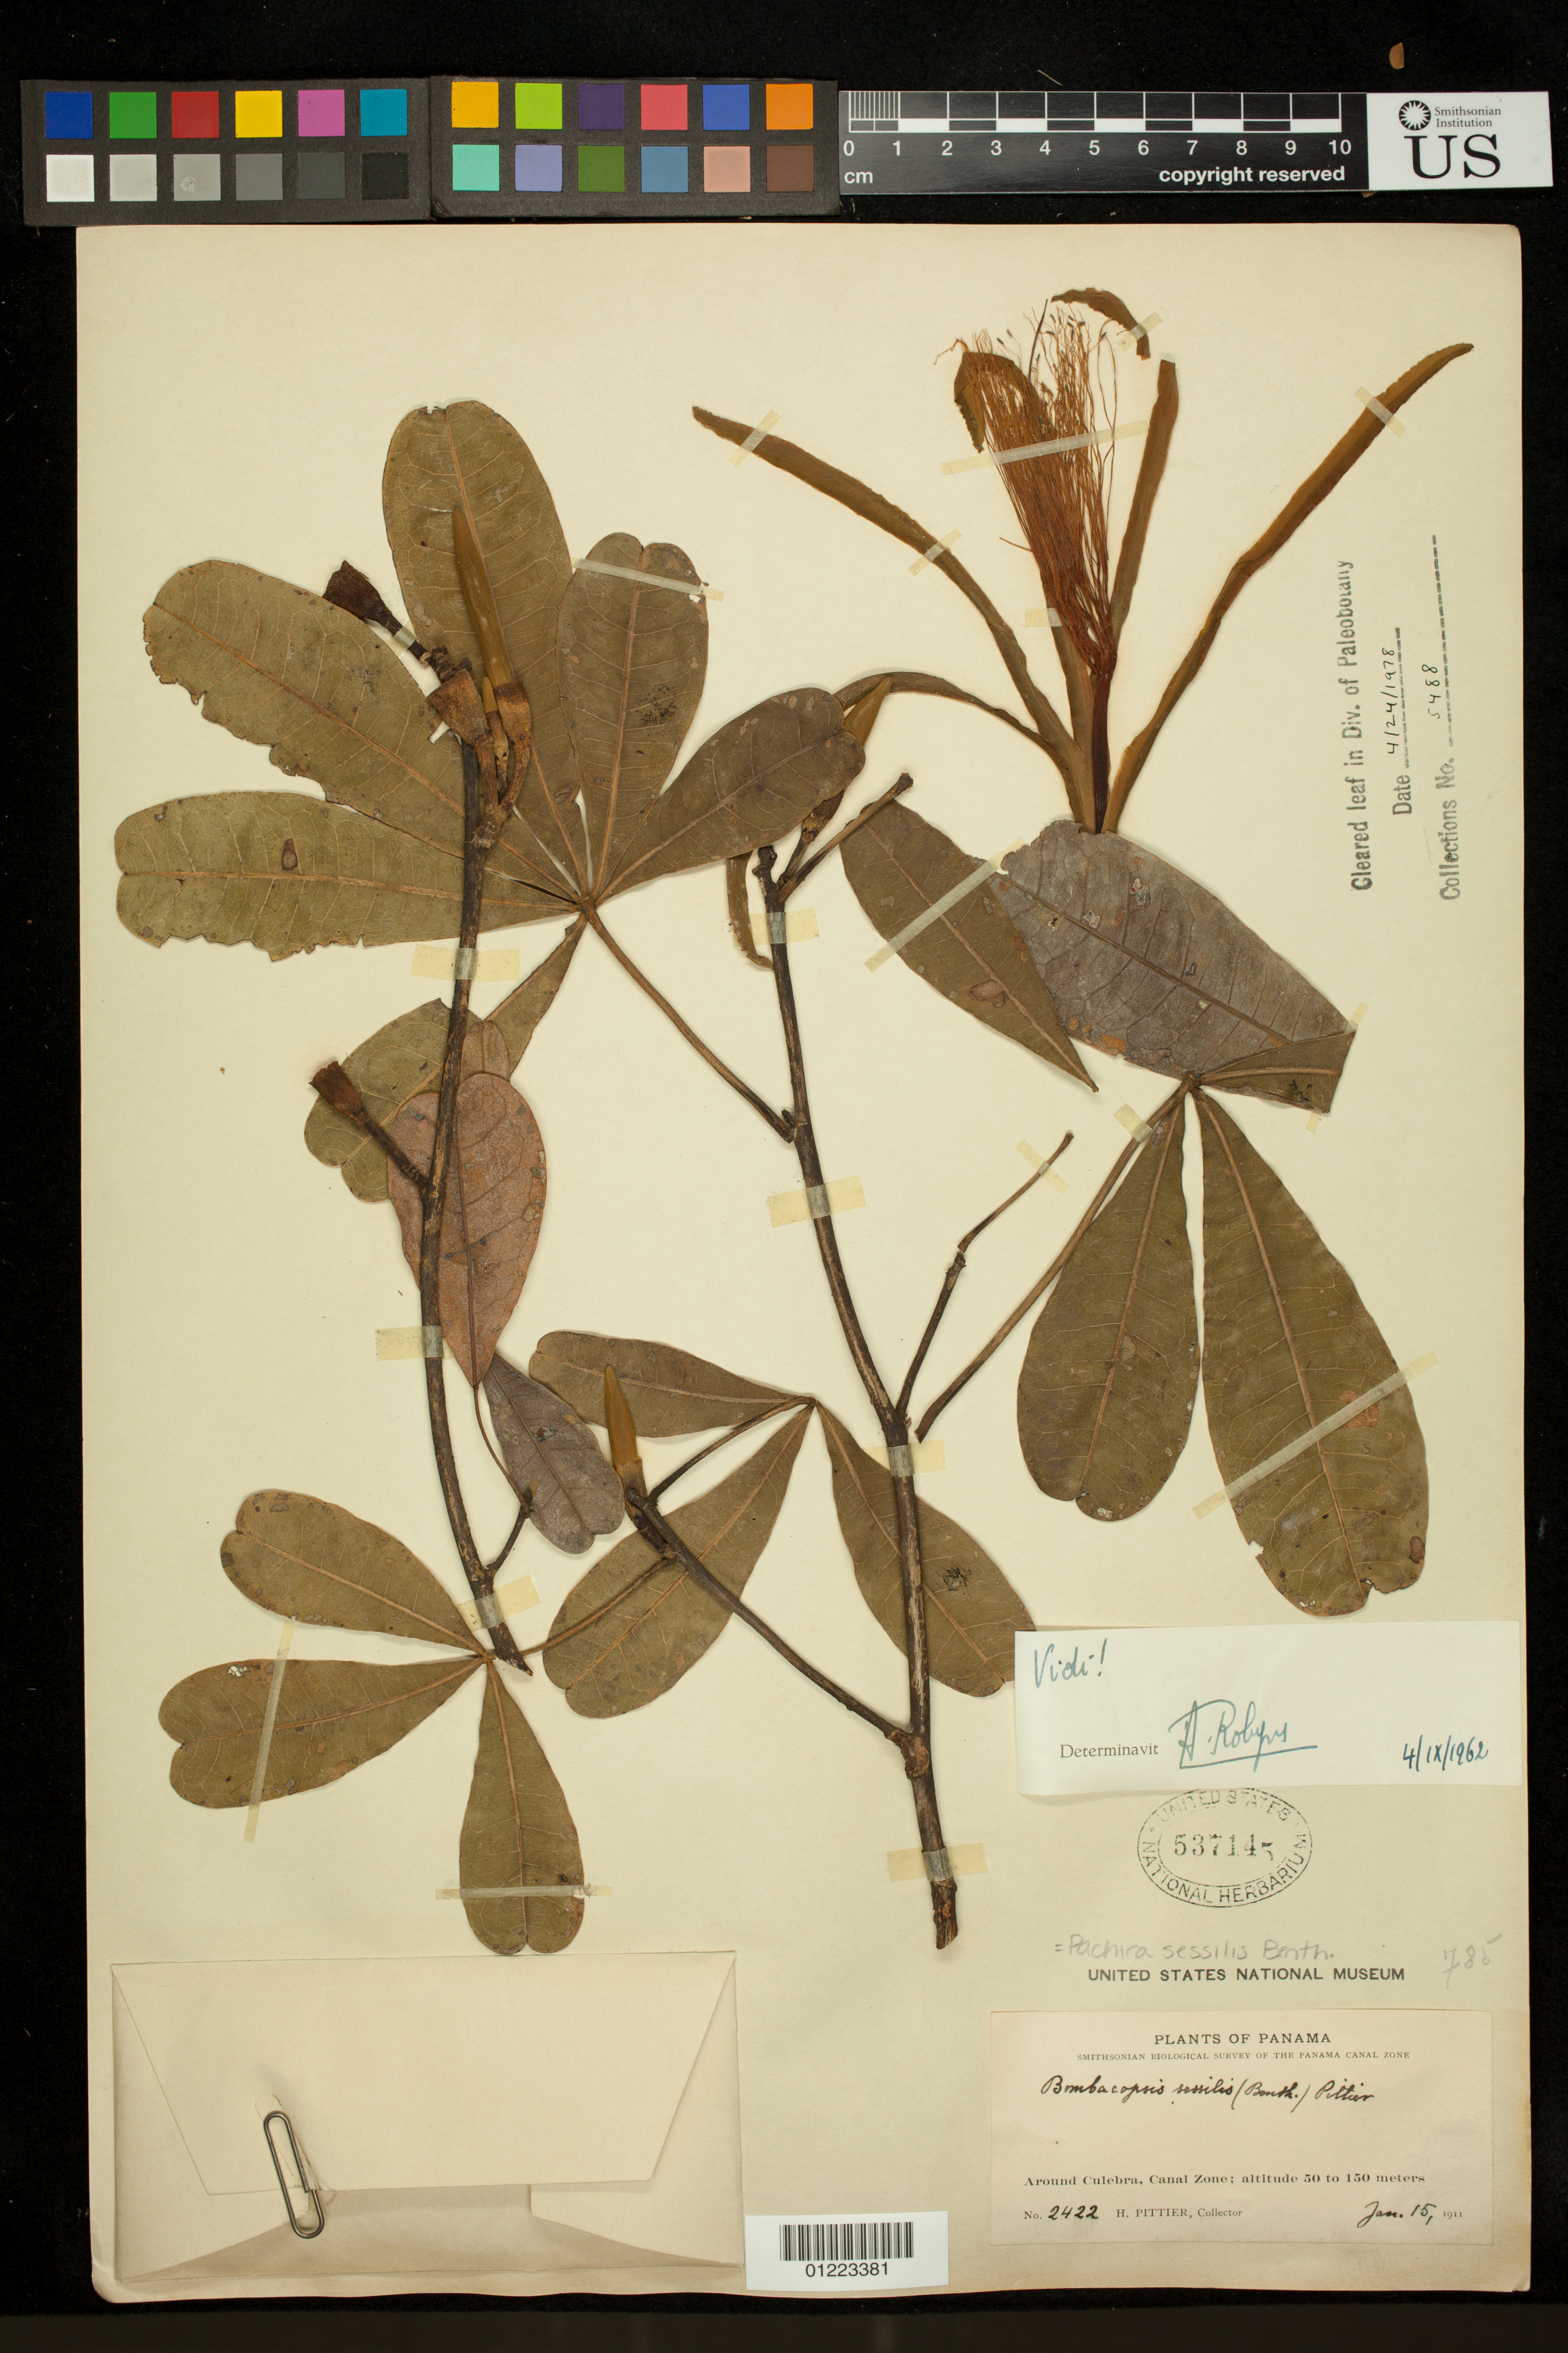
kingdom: Plantae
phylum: Tracheophyta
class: Magnoliopsida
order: Malvales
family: Malvaceae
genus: Pachira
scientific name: Pachira sessilis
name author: Benth.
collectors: H. F. Pittier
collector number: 2422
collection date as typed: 1/15/1911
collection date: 1911-01-15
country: Panama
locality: Around Culebra, Canal Zone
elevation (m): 50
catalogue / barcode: US 537145